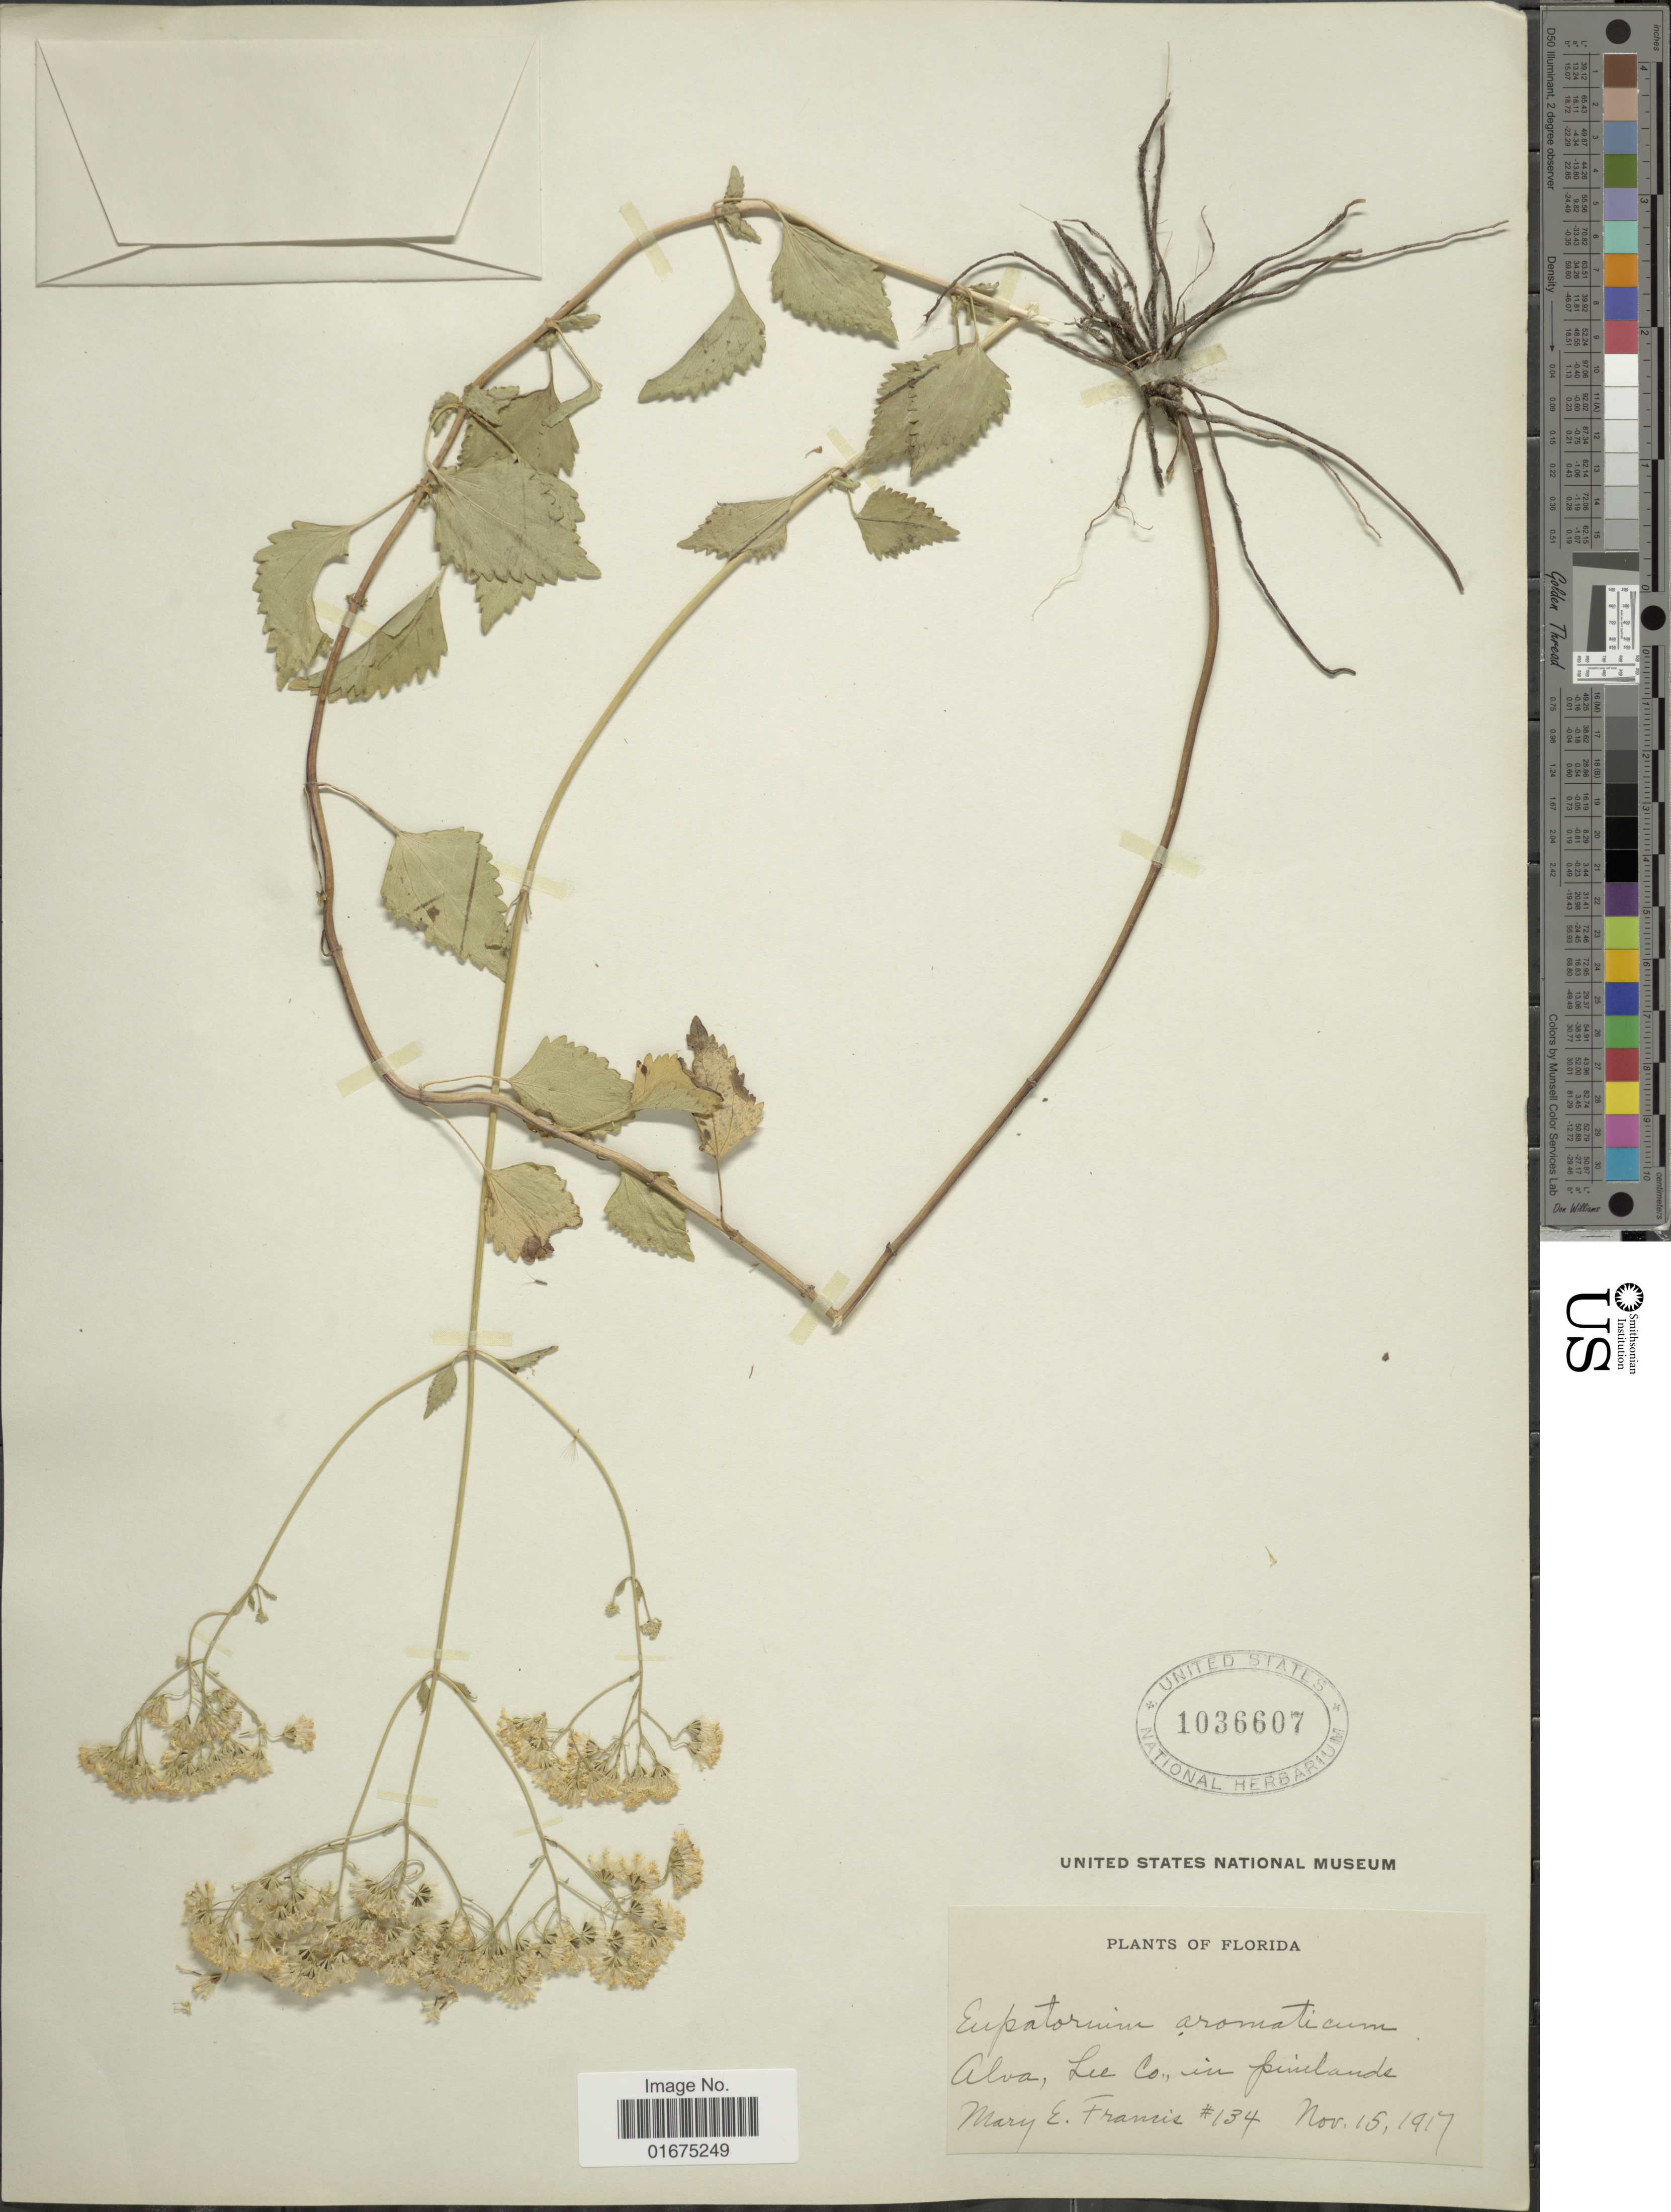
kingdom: Plantae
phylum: Tracheophyta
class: Magnoliopsida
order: Asterales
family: Asteraceae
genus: Ageratina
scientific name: Ageratina aromatica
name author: (L.) Spach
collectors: M. E. Francis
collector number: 134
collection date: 1917-11-15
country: United States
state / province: Florida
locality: Alva, Lee Co. in pinelands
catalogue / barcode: US 1036607